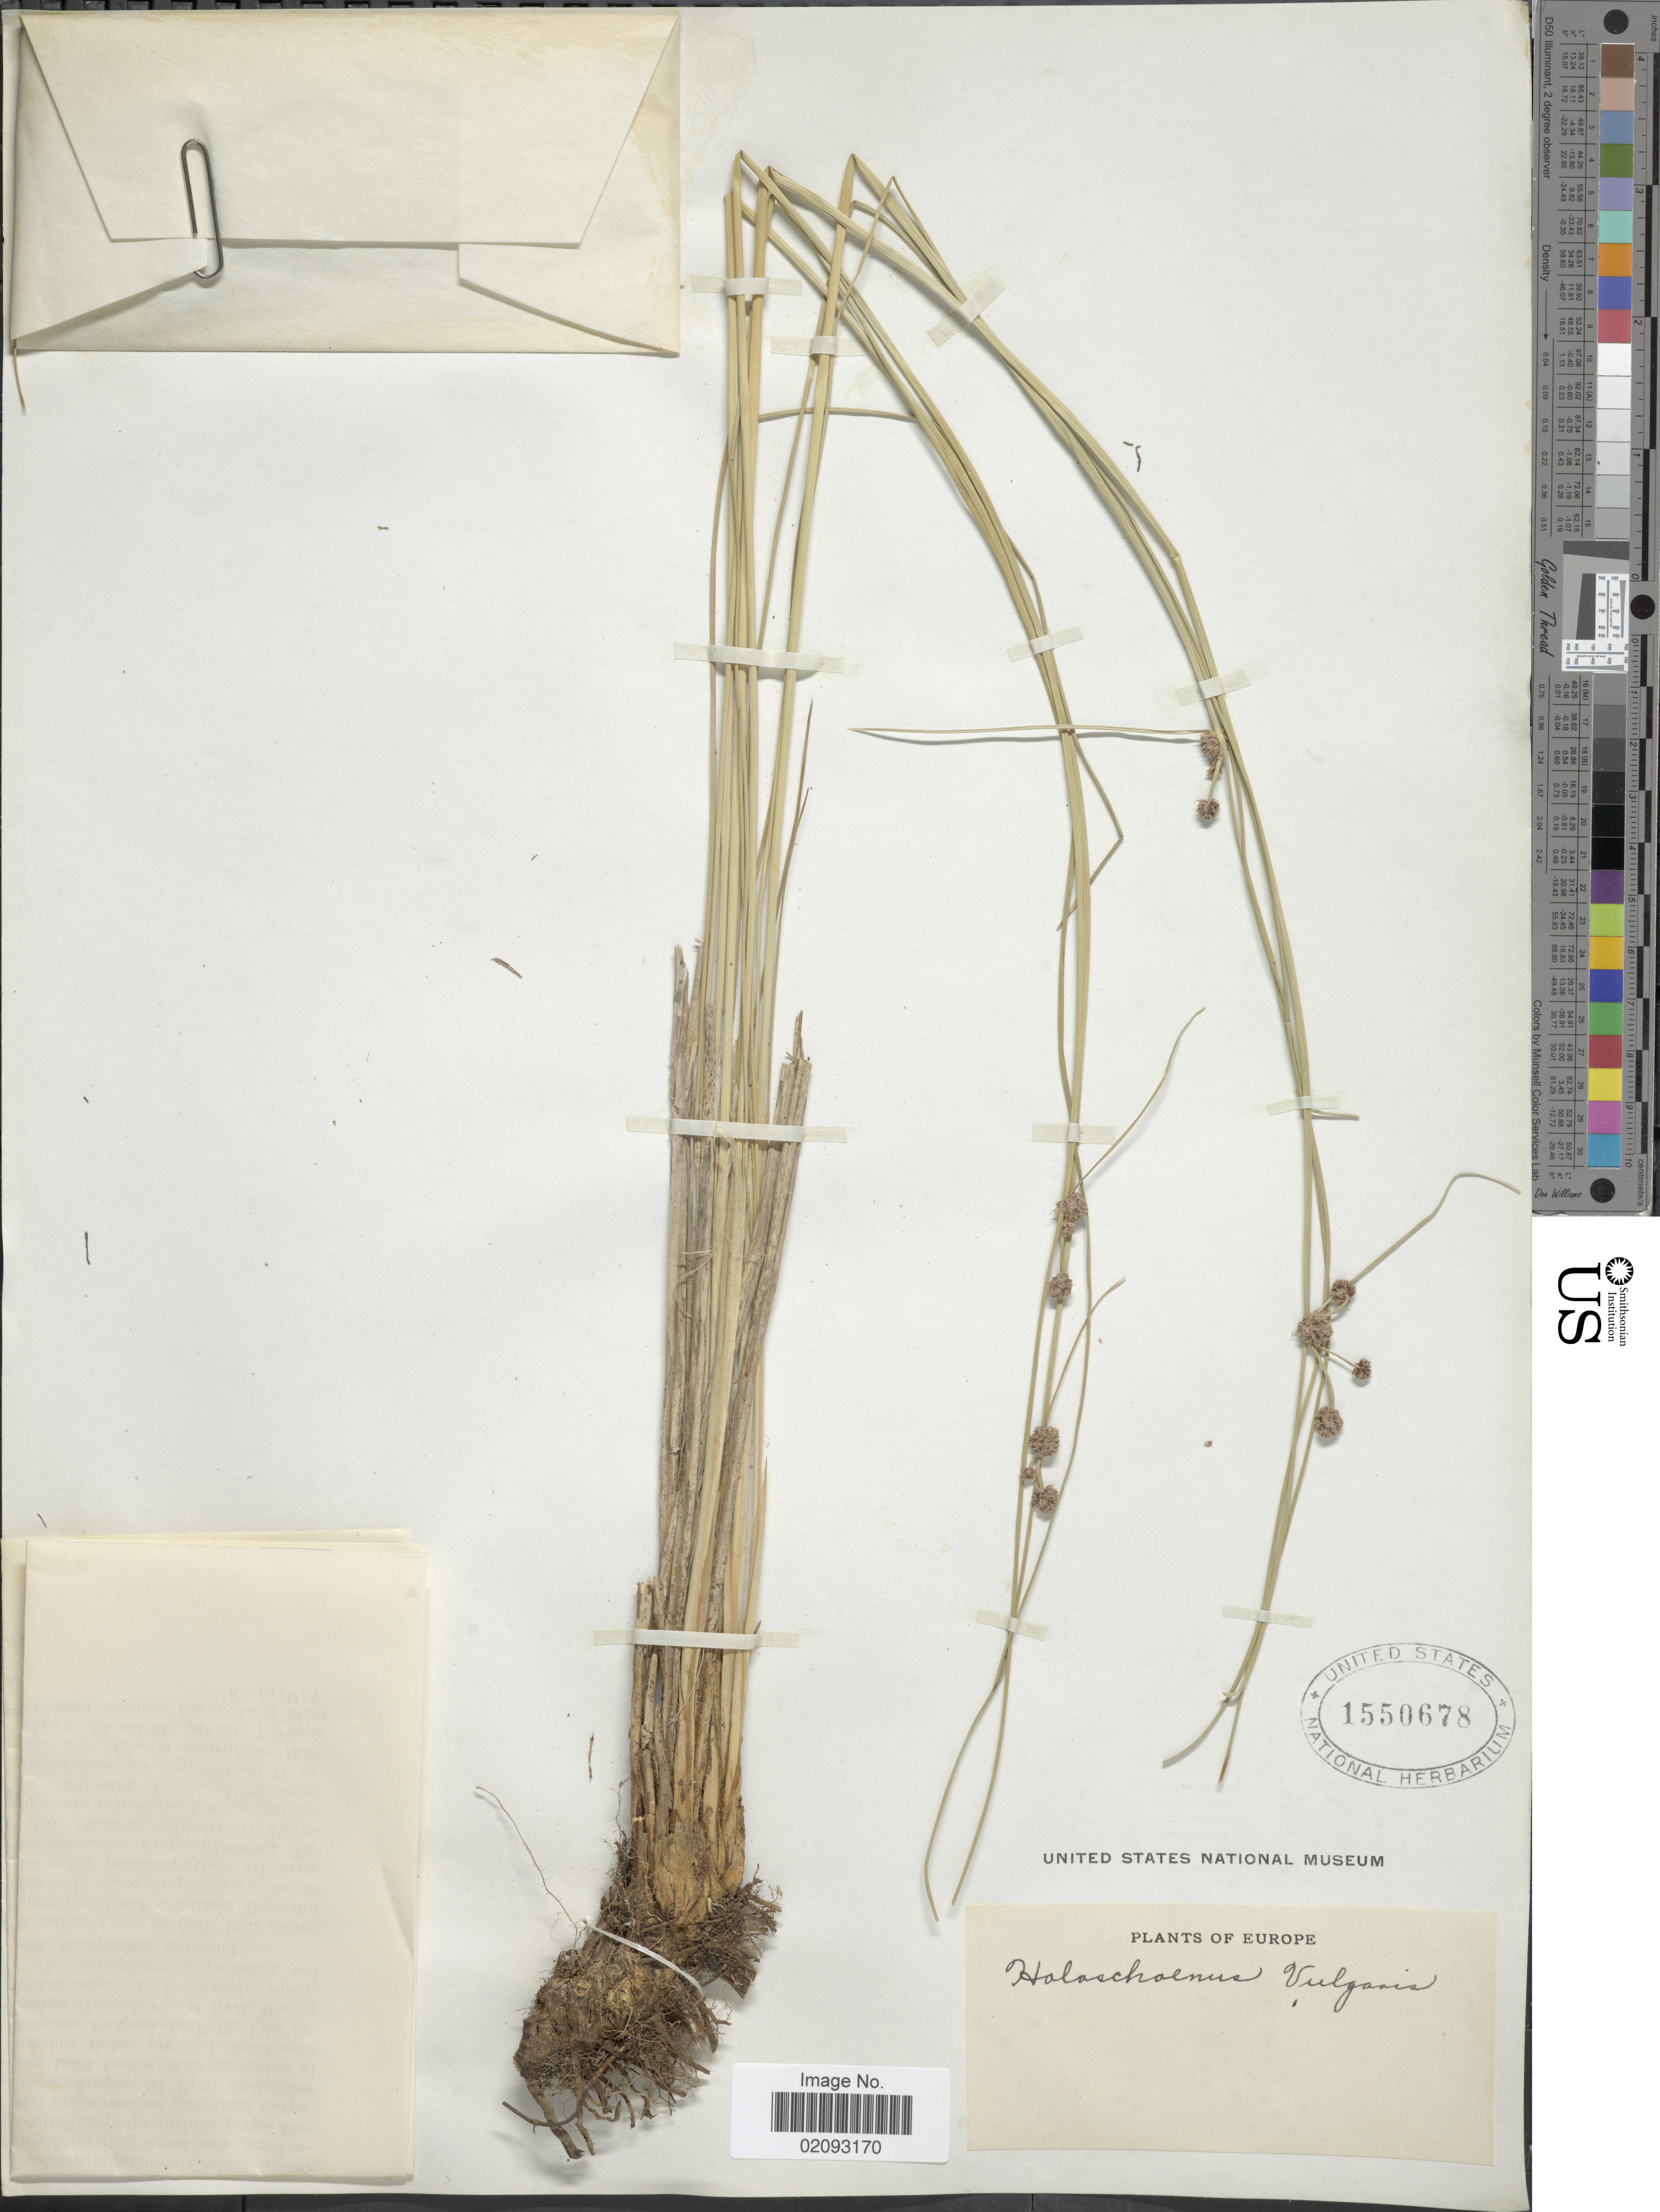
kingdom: Plantae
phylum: Tracheophyta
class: Liliopsida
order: Poales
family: Cyperaceae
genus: Scirpoides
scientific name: Scirpoides holoschoenus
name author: (L.) Soják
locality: Europe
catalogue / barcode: US 1550678